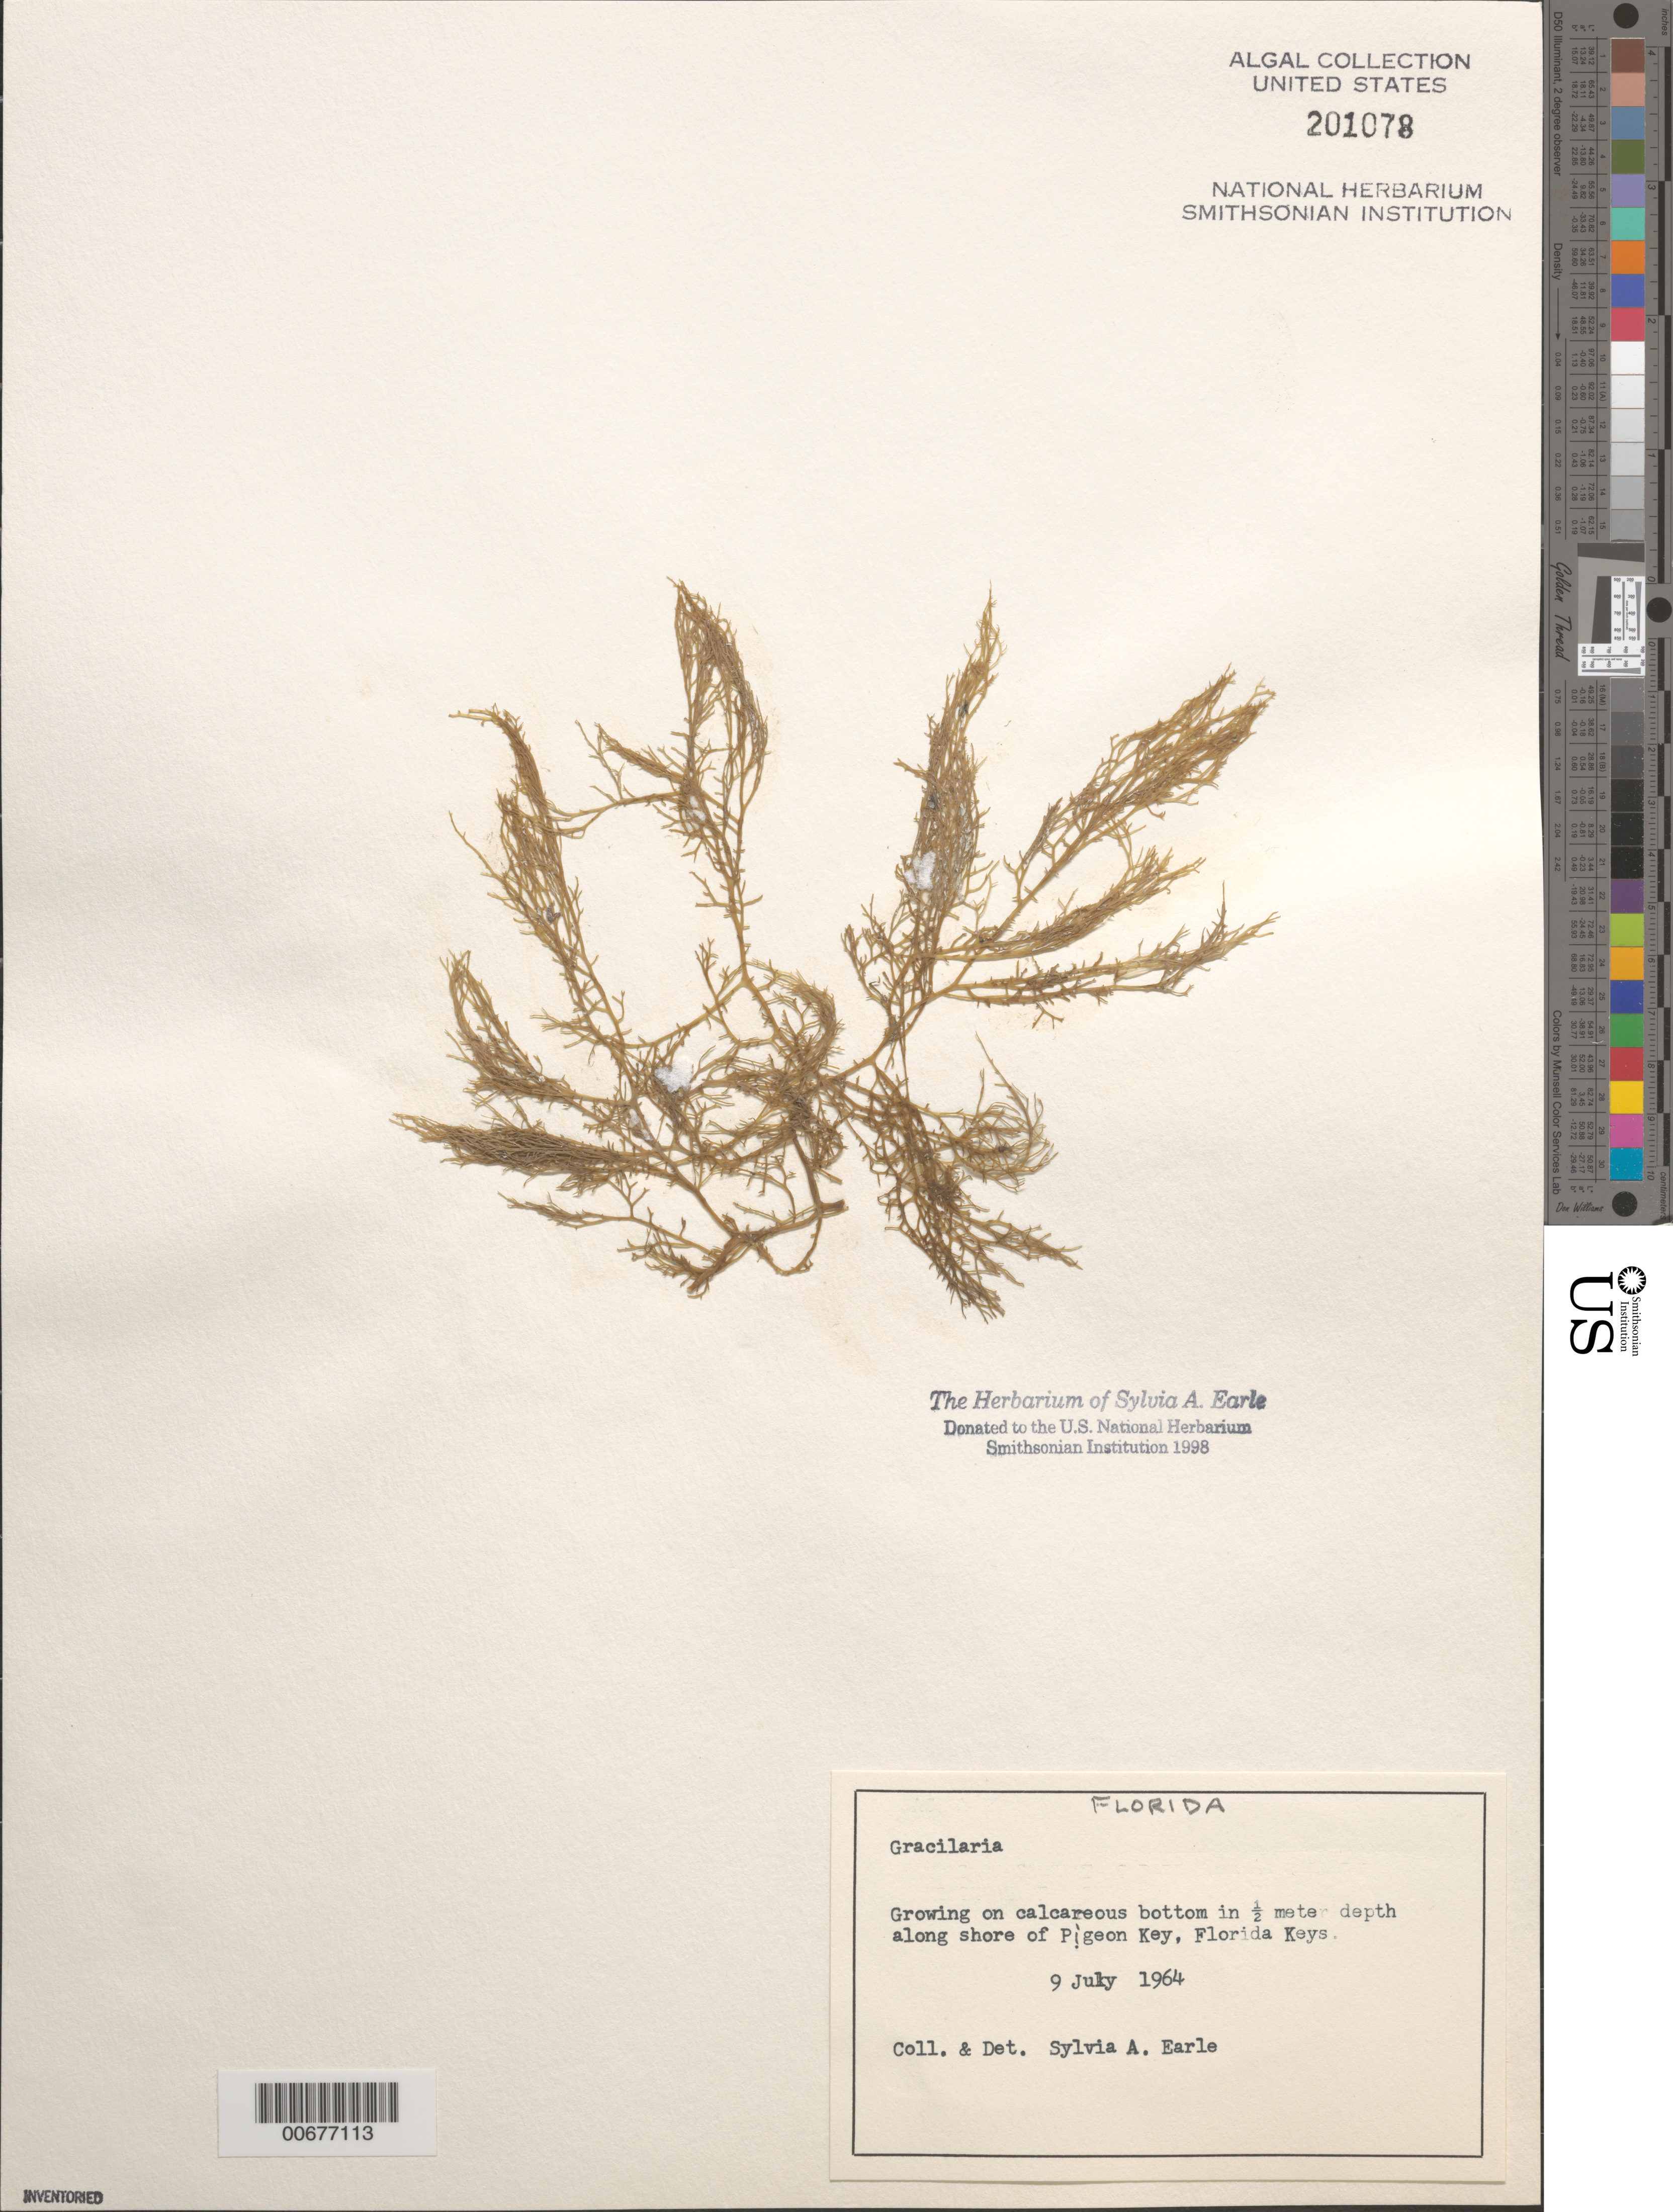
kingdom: Plantae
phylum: Rhodophyta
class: Florideophyceae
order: Gracilariales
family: Gracilariaceae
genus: Gracilaria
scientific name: Gracilaria sp.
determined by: Earle, S. A.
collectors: S. A. Earle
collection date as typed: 09 Jul 1964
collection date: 1964-07-09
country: United States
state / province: Florida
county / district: Monroe County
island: Pigeon Key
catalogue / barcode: US 201078